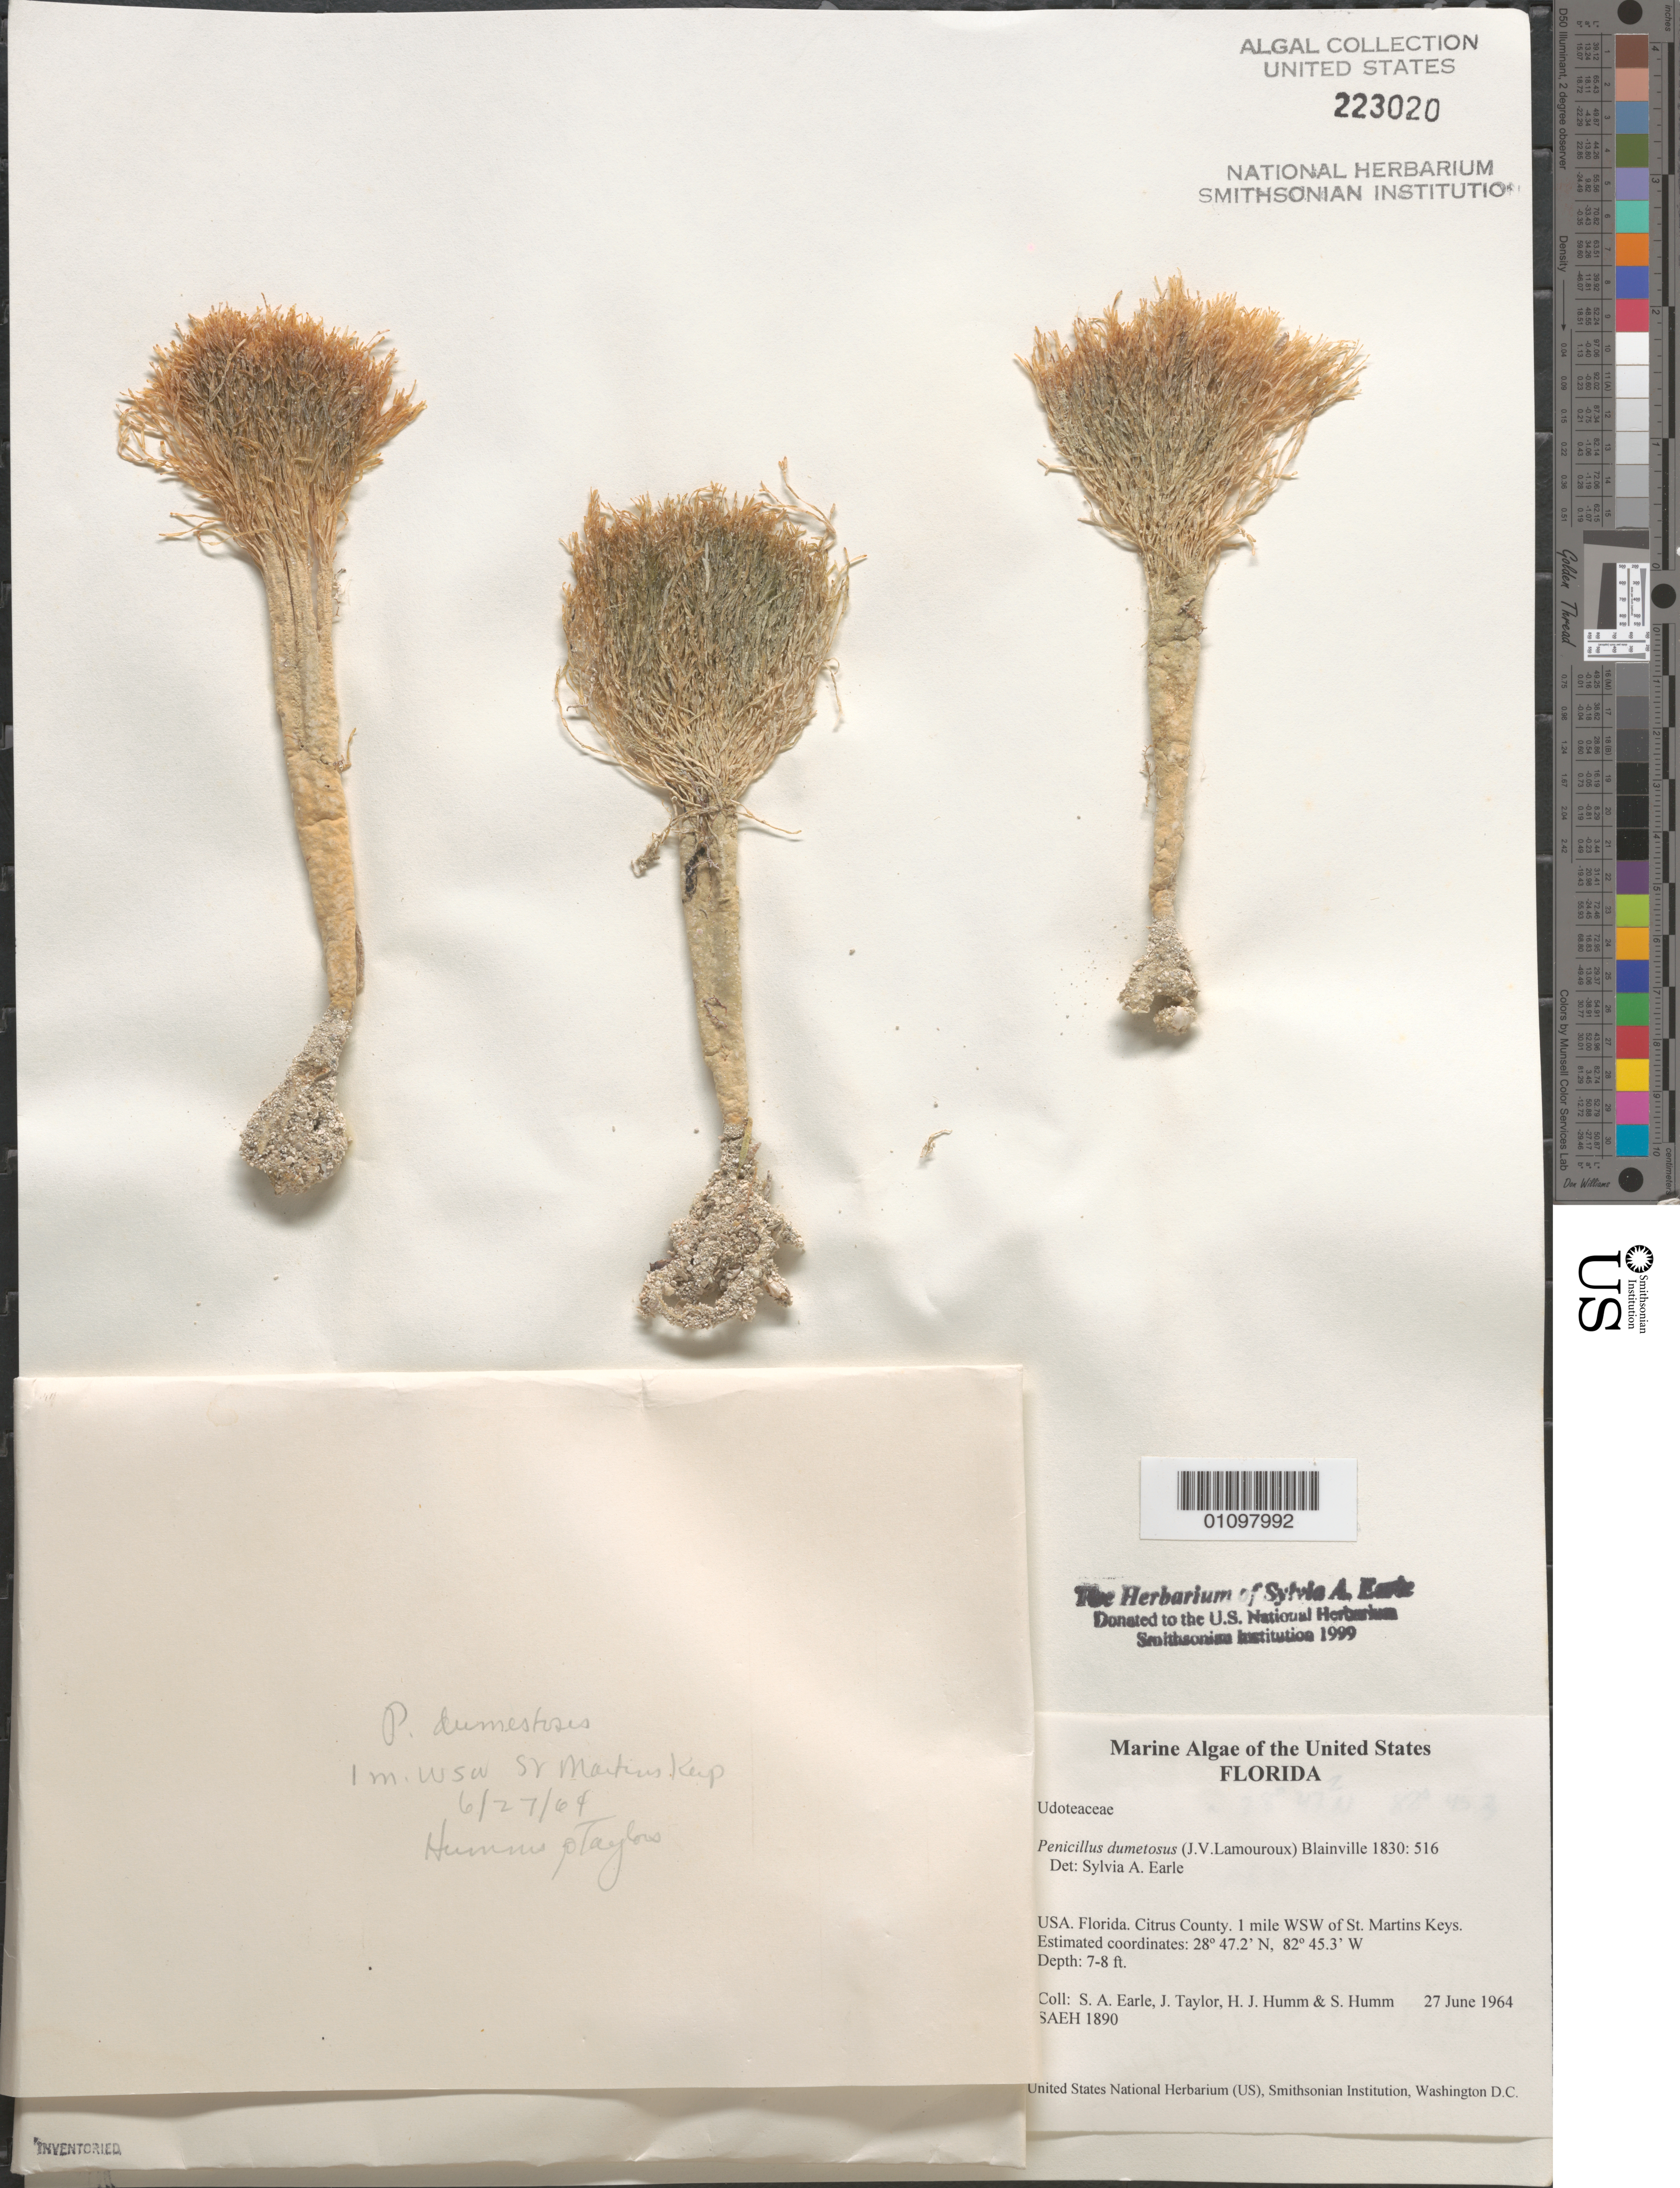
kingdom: Plantae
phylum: Chlorophyta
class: Ulvophyceae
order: Bryopsidales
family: Udoteaceae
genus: Penicillus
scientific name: Penicillus dumetosus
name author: (J.V.Lamouroux) Blainville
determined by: Earle, S. A.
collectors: S. A. Earle, J. L. Taylor, H. J. Humm & S. Humm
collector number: SAEH 1890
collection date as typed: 27 Jun 1964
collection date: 1964-06-27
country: United States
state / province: Florida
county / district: Citrus County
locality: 1 mile west southwest of St. Martins Keys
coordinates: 28 47.2'N, 82 45.3'W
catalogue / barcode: US 223020